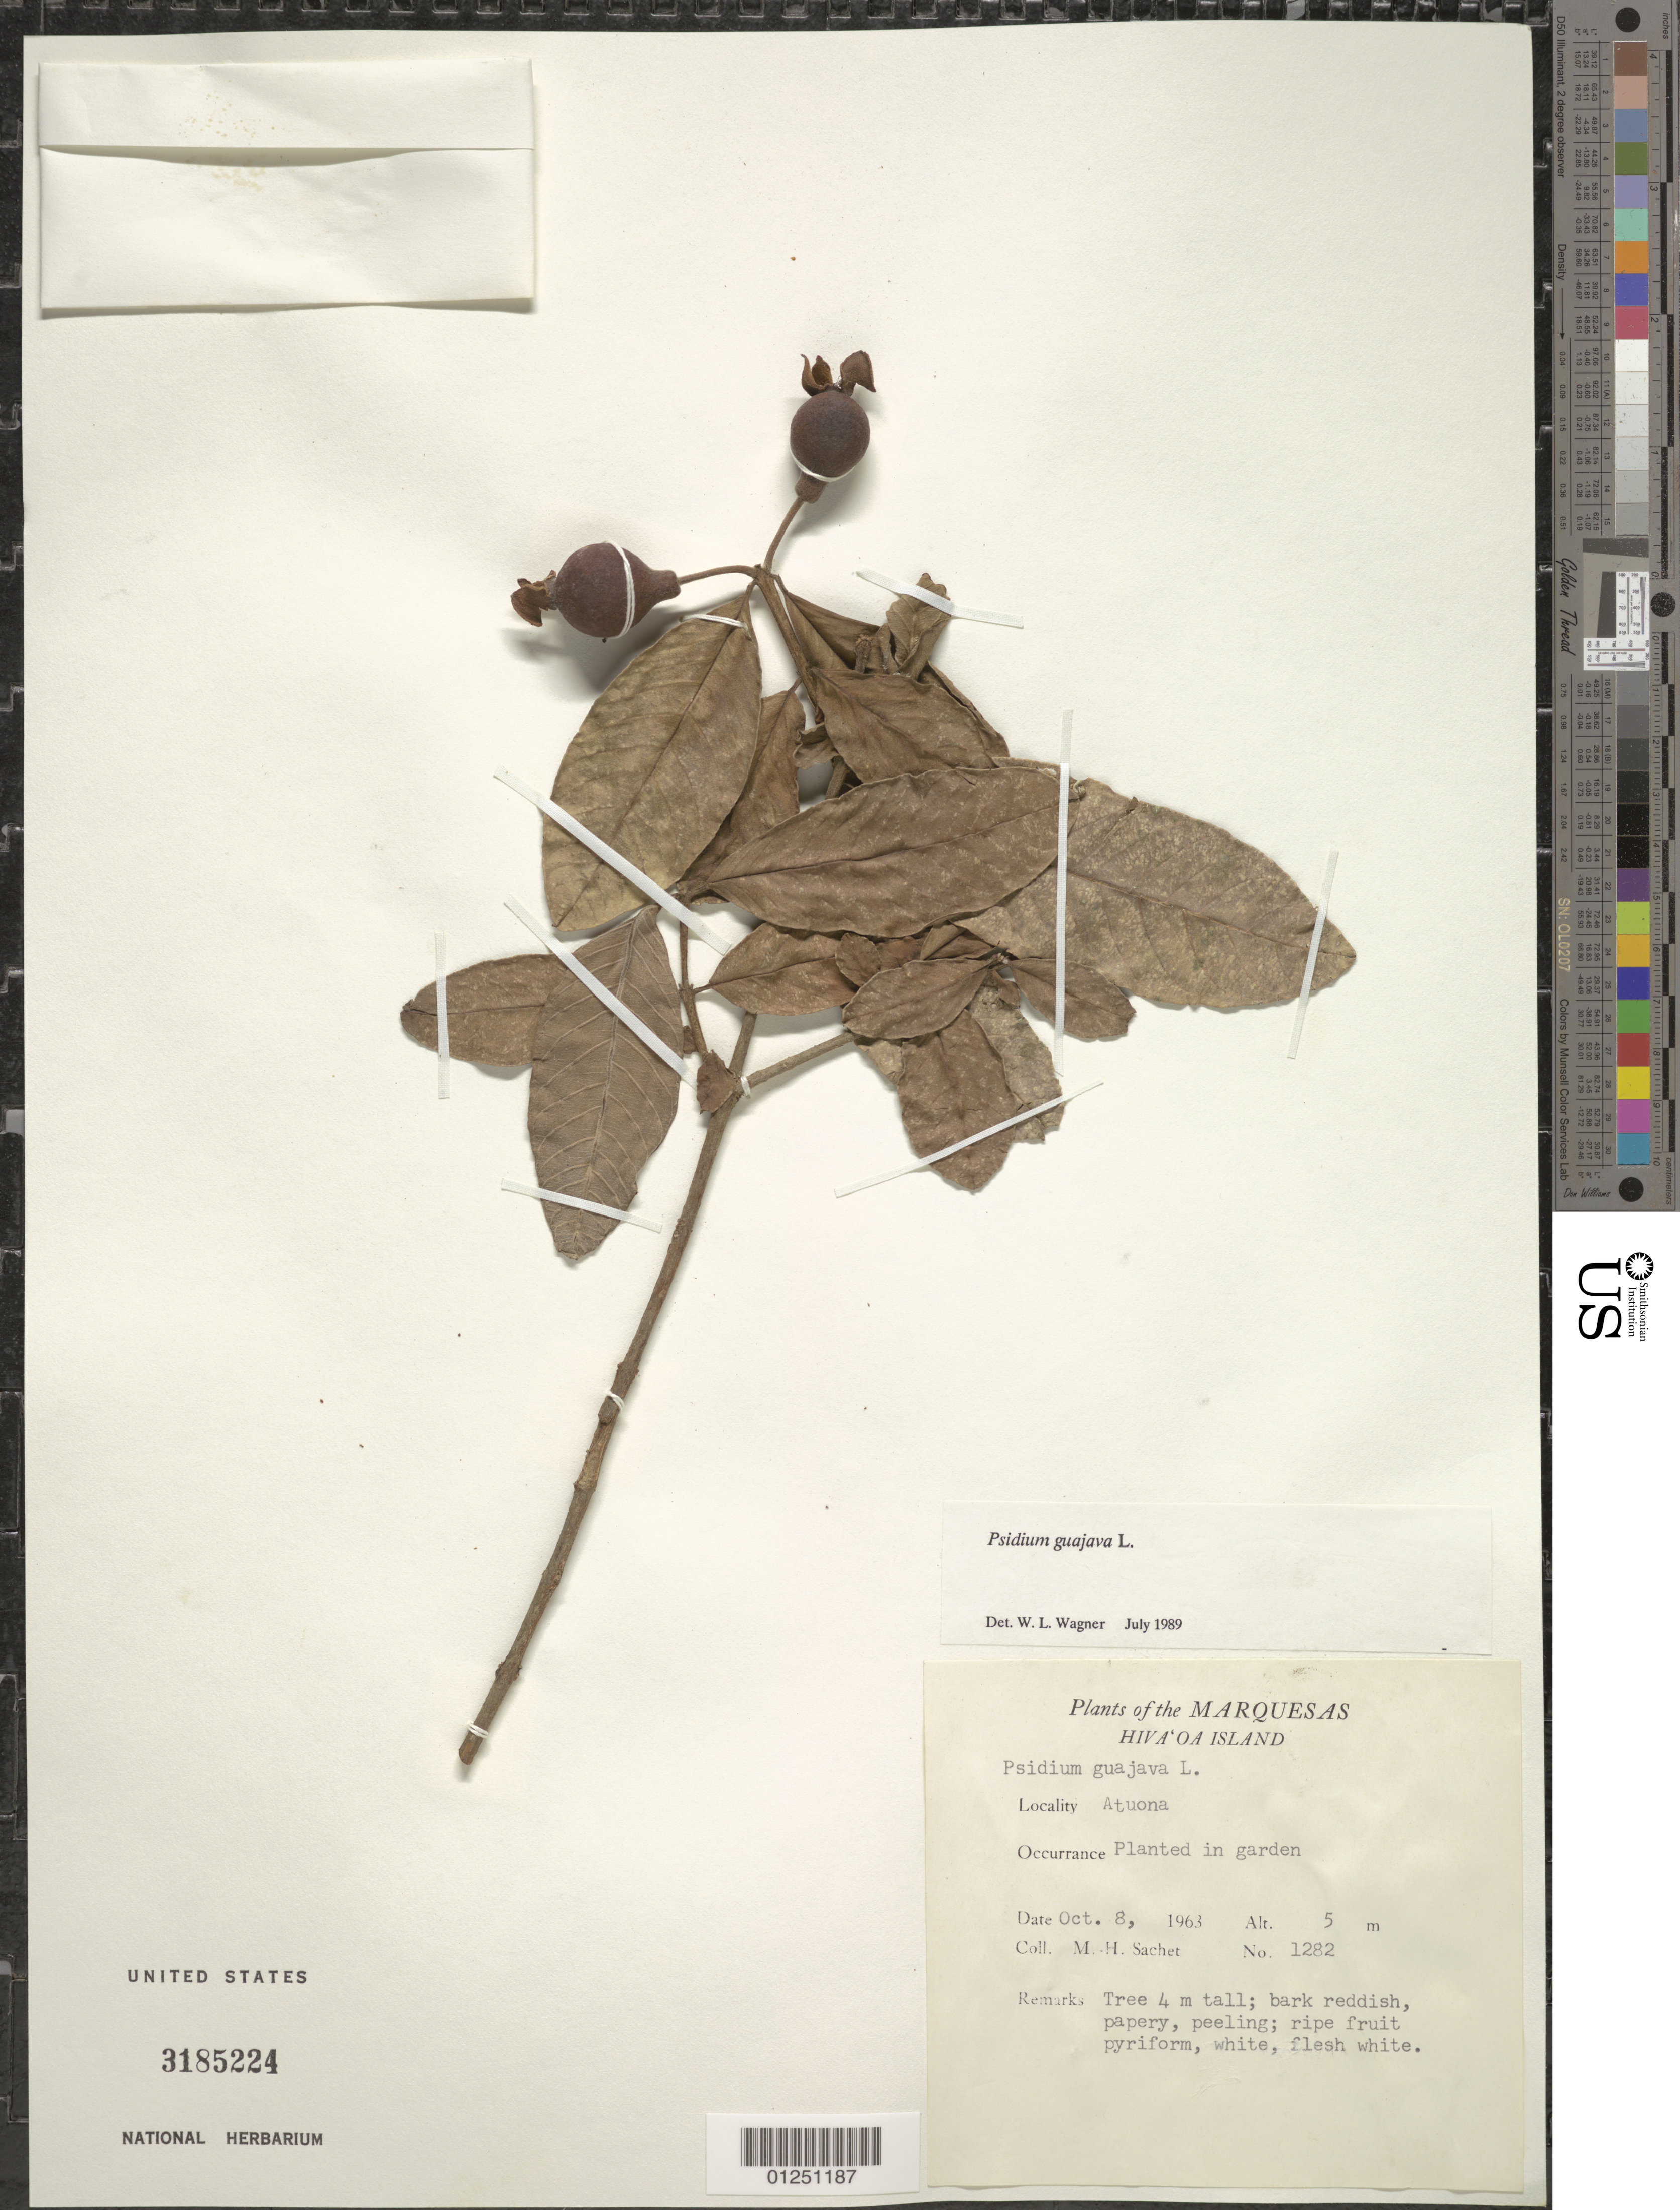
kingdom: Plantae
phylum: Tracheophyta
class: Magnoliopsida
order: Myrtales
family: Myrtaceae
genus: Psidium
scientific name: Psidium guajava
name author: L.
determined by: Wagner, W. L., (BOT), Smithsonian Institution - National Museum of Natural History (UNITED STATES)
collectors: M.-H. Sachet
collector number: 1282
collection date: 1963-10-08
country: French Polynesia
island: Hiva Oa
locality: Atuona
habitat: Planted in garden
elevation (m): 5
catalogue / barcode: US 3185224